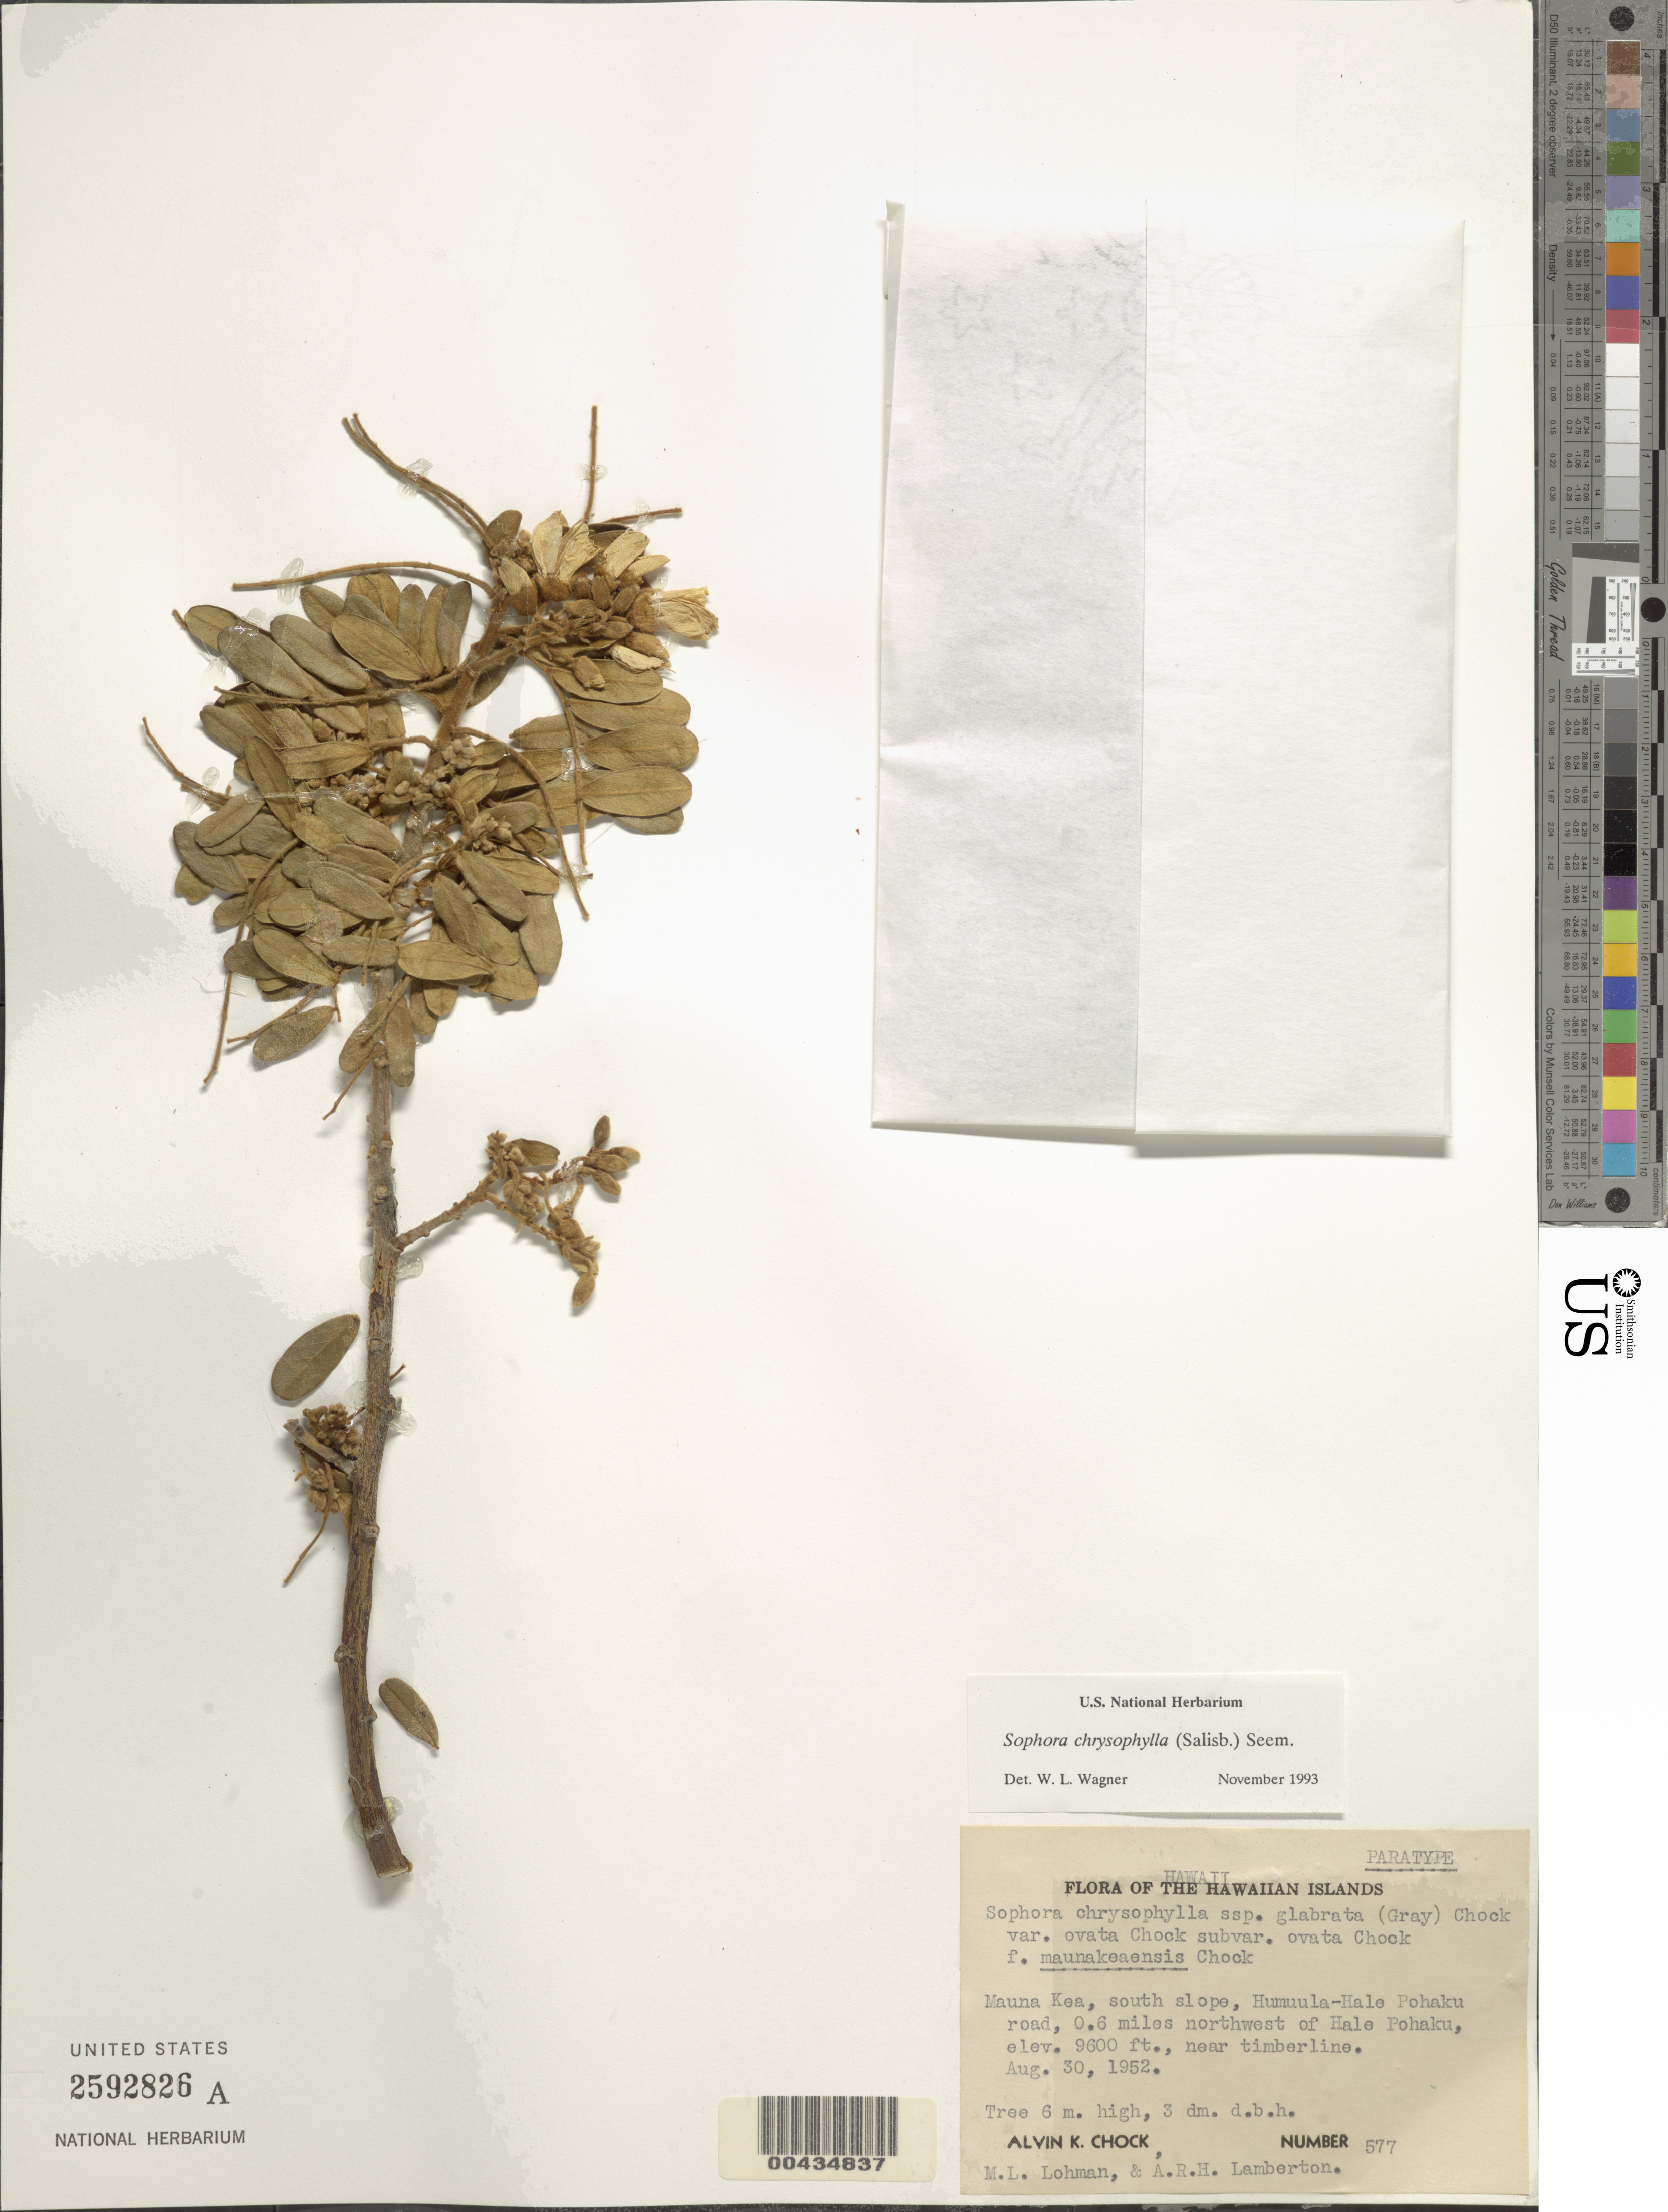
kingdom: Plantae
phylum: Tracheophyta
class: Magnoliopsida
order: Fabales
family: Fabaceae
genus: Sophora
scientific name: Sophora chrysophylla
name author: (Salisb.) Seem.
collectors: A. Chock, M. Lohman & A. Lamberton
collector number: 577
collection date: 1952-08-30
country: United States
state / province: Hawaii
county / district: Hawaii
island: Hawaii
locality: Mauna Kea, south slope, Humuula-Hale Pohaku road, 0.6 miles northwest of Hale Pohaku, near timberline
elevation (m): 2926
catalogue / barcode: US 2592826A